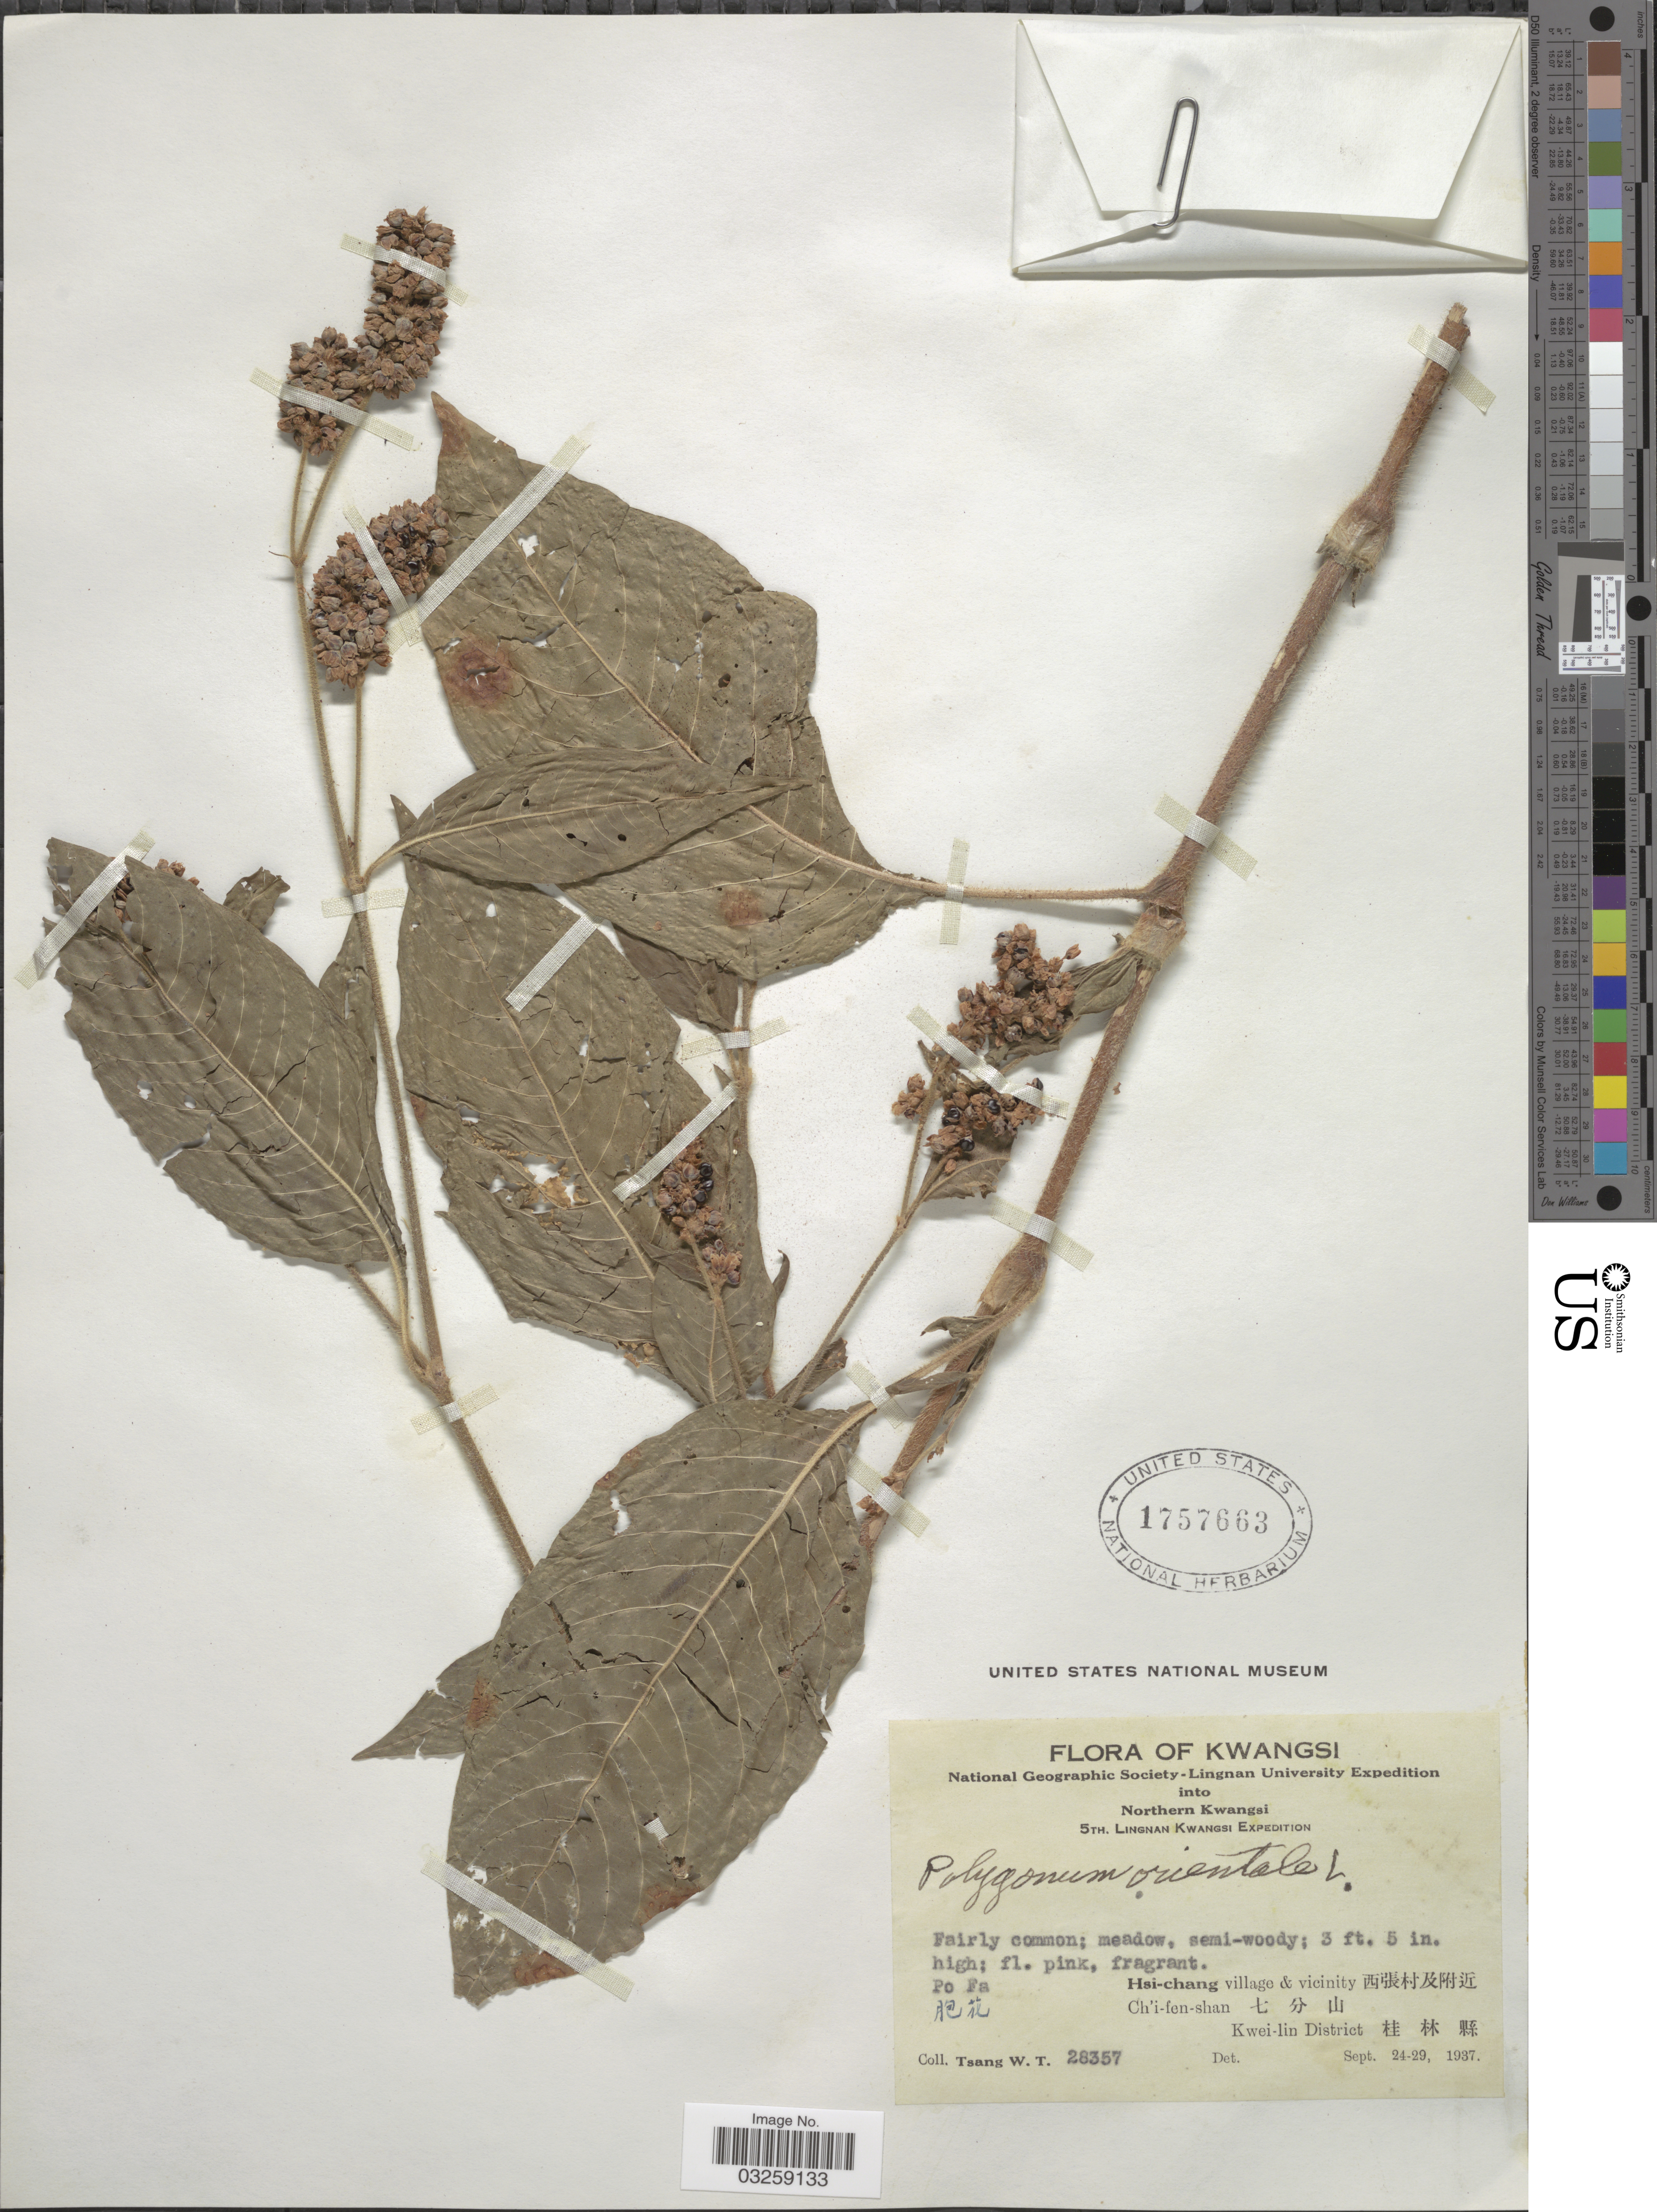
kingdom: Plantae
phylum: Tracheophyta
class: Magnoliopsida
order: Caryophyllales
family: Polygonaceae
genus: Polygonum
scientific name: Polygonum orientale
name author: L.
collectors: W. T. Tsang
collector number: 28357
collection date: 1937-09-24/1937-09-29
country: China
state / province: Guangxi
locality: Kwangsi. Northern Kwangsi. Hsi-chang village & vicinity X. Ch'i-fen-shan X. Kwei-lin District X.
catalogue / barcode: US 1757663